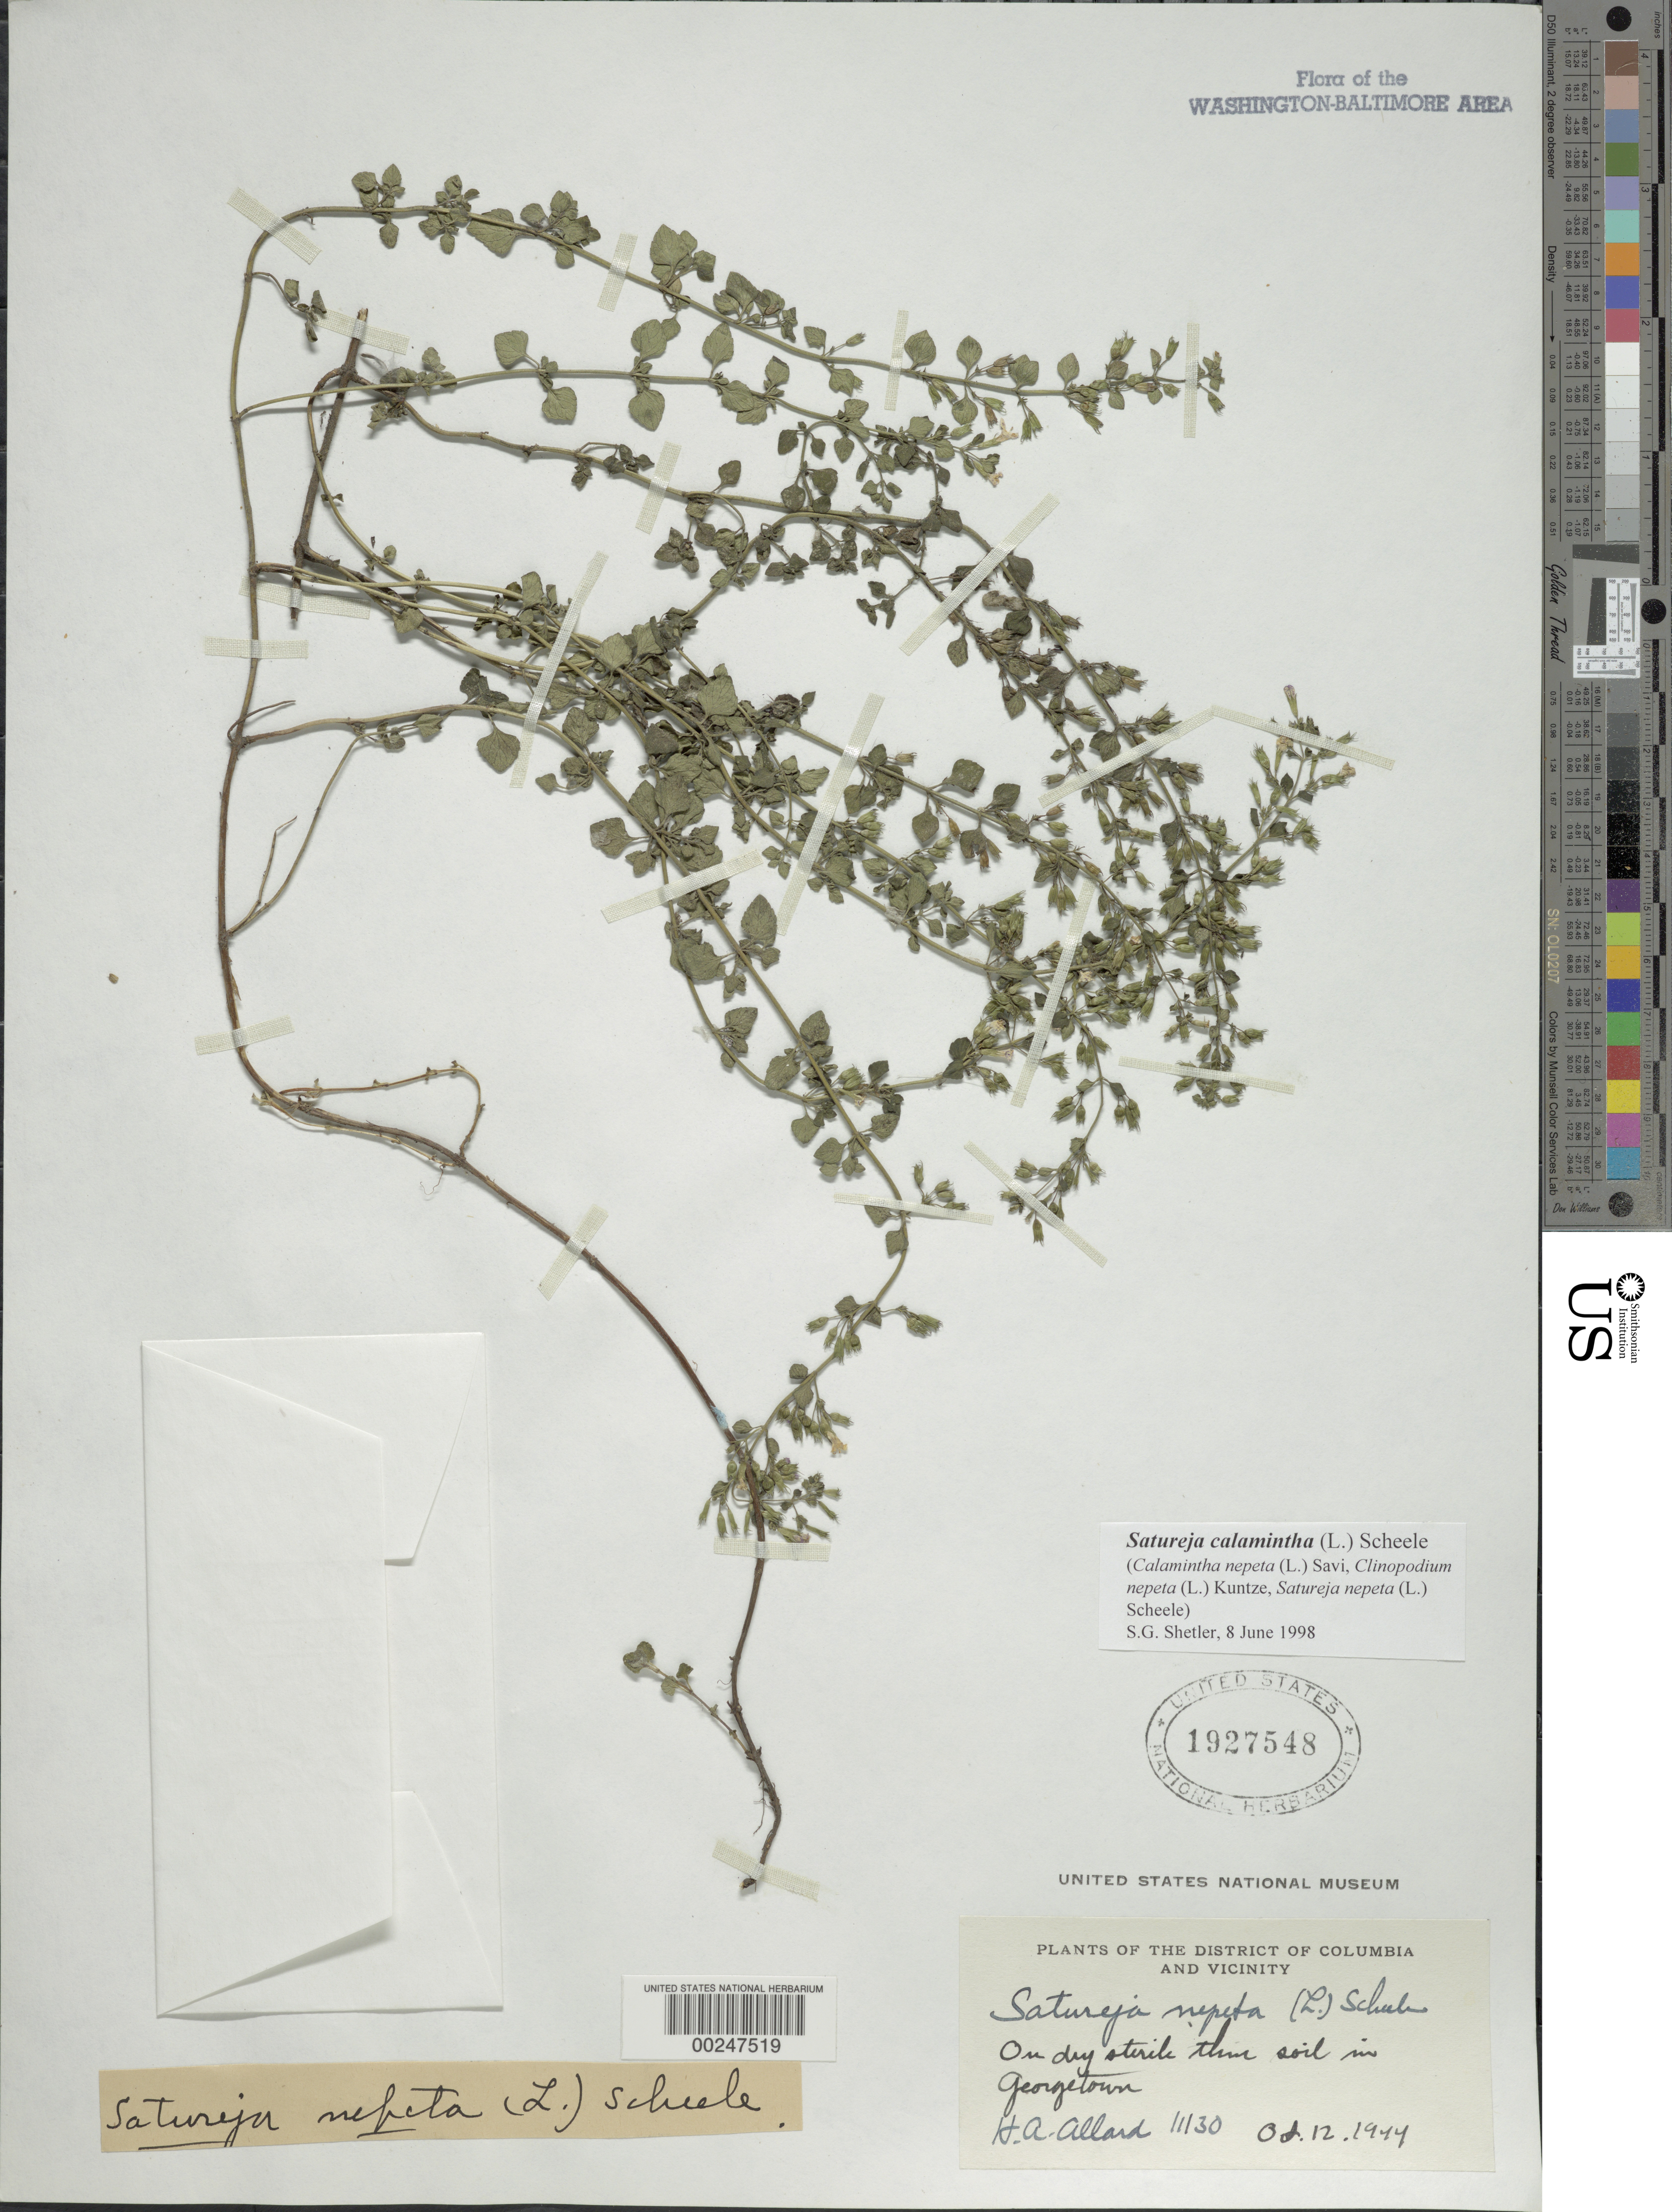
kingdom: Plantae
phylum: Tracheophyta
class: Magnoliopsida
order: Lamiales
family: Lamiaceae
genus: Clinopodium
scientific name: Clinopodium nepeta subsp. glandulosum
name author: (Req.) Govaerts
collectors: H. A. Allard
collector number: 11130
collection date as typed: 12 Oct 1944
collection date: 1944-10-12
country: United States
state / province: District of Columbia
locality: Georgetown C. and O. Canal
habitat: On dry sterile thin soil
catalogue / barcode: US 1927548